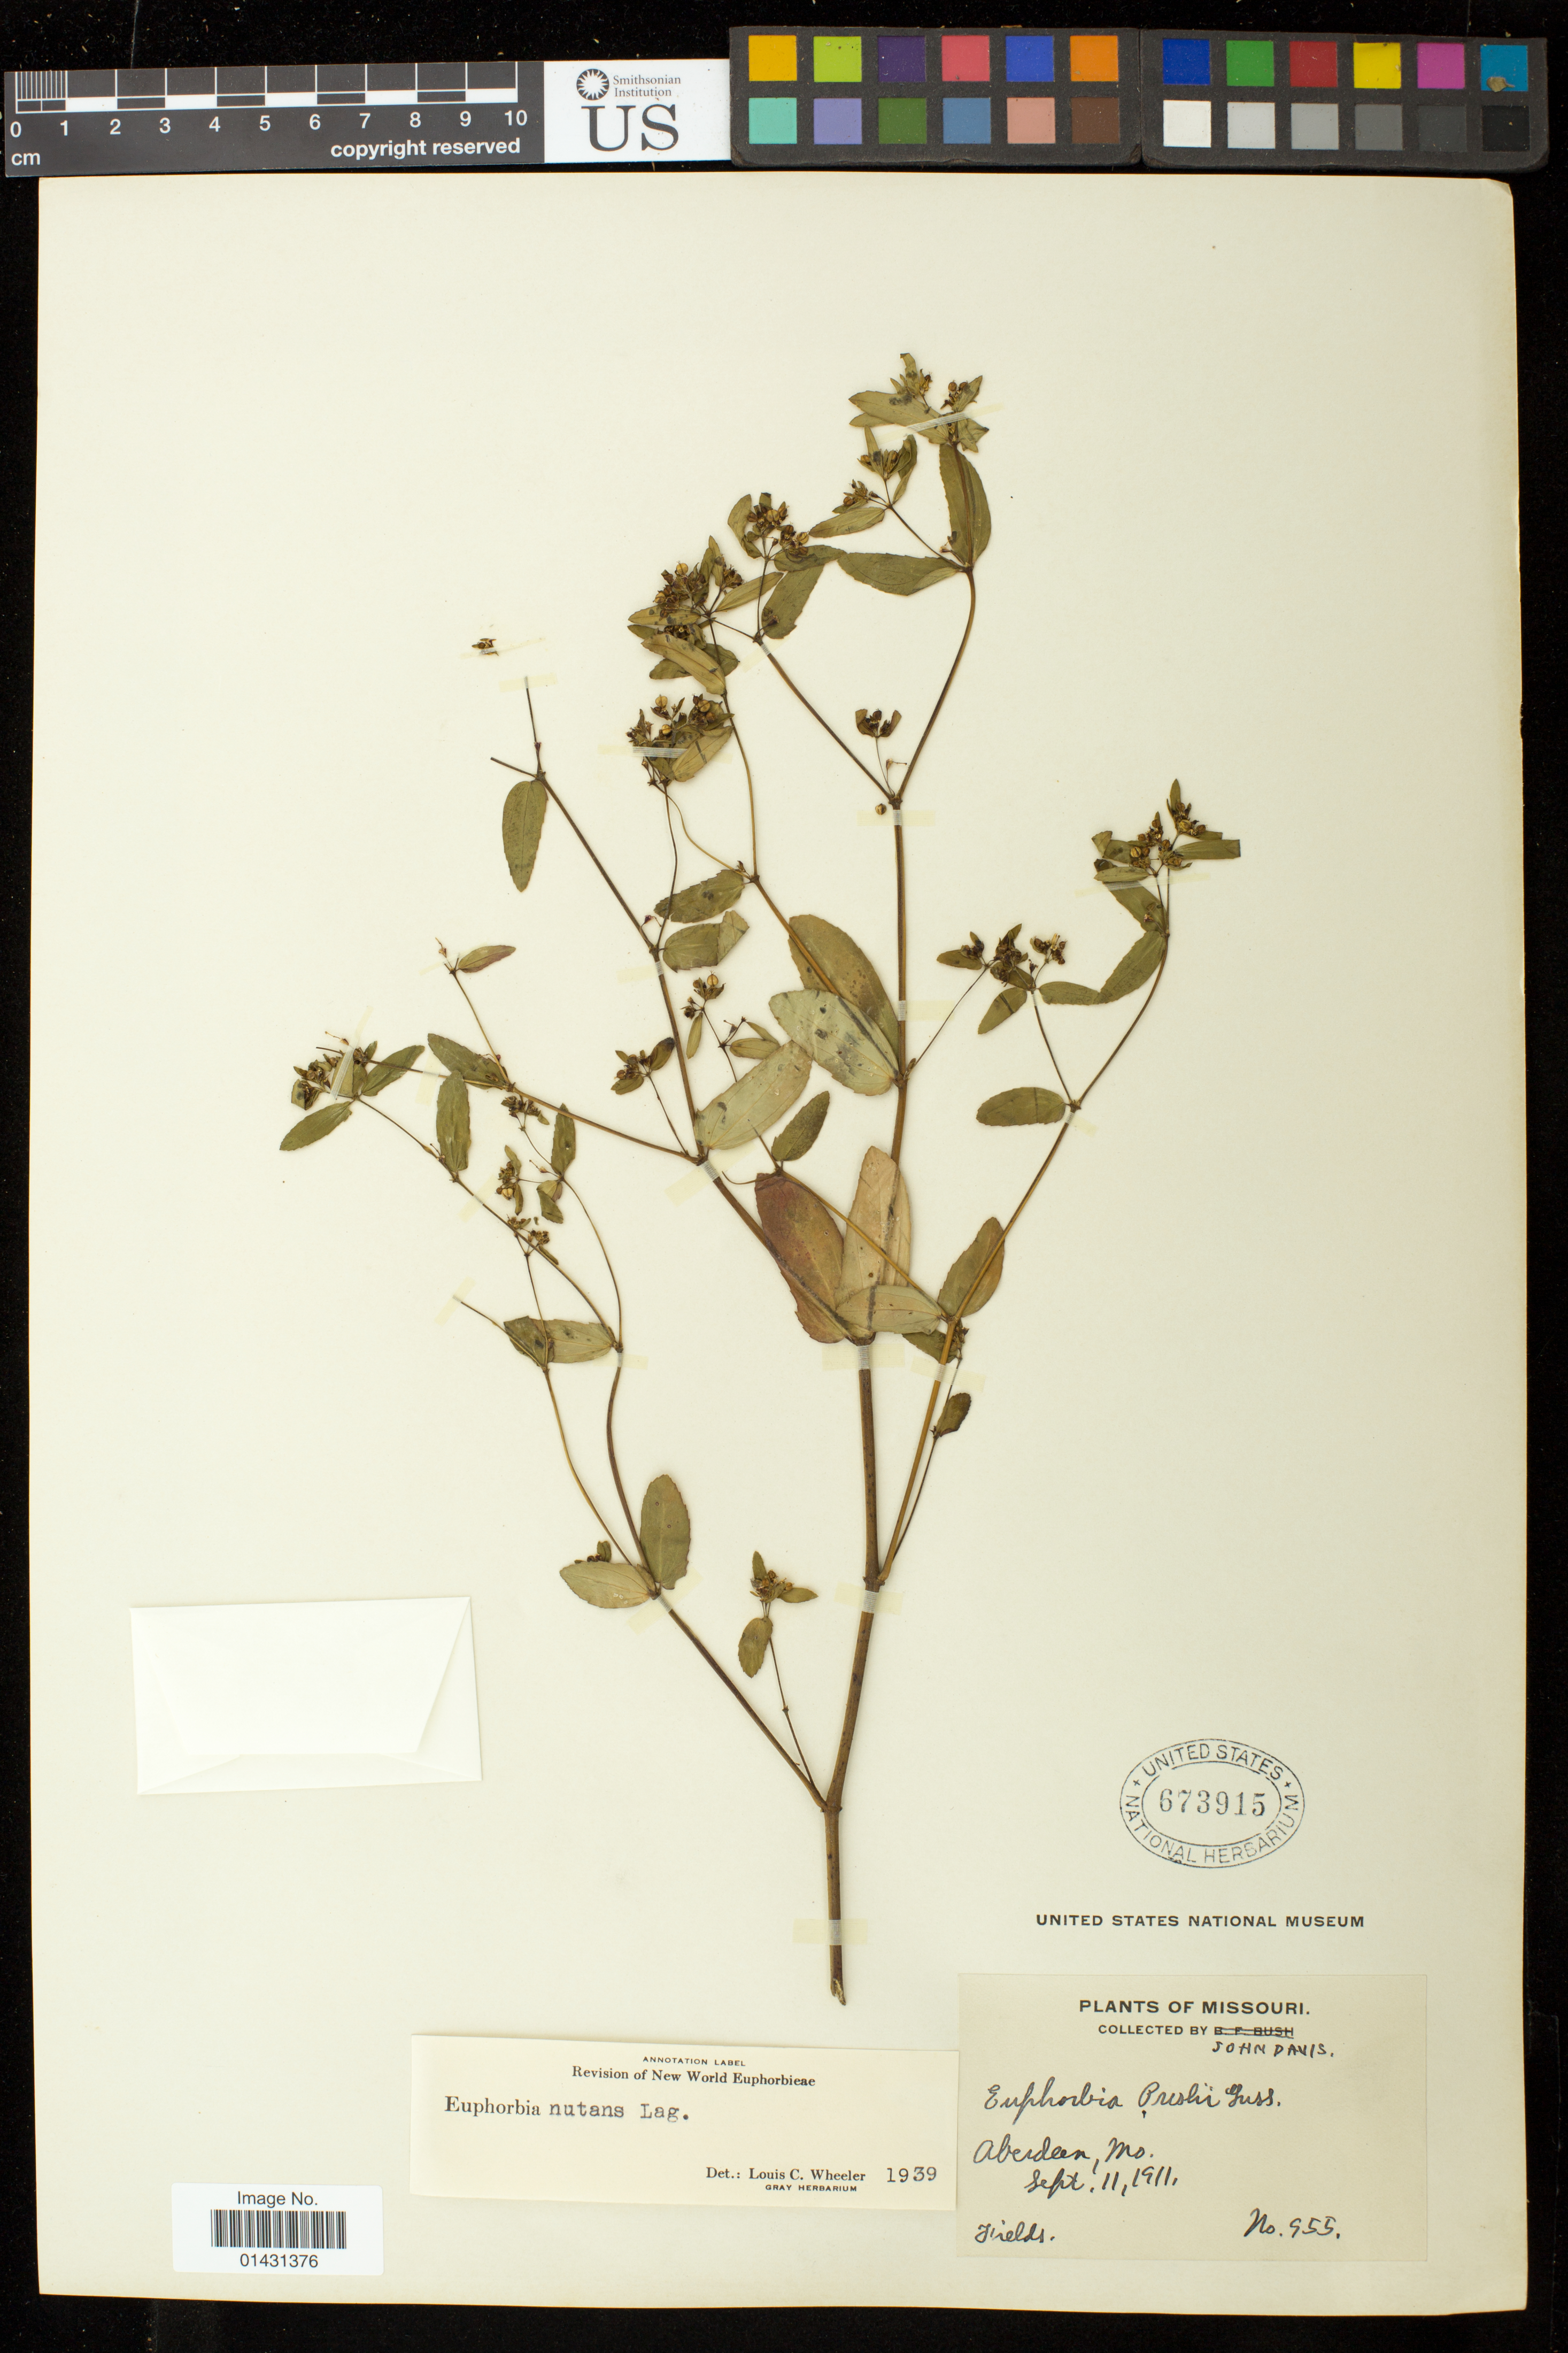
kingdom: Plantae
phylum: Tracheophyta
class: Magnoliopsida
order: Malpighiales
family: Euphorbiaceae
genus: Euphorbia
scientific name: Euphorbia maculata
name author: L.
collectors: J. Davis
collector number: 955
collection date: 1911-09-11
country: United States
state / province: Missouri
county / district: Pike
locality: Aberdeen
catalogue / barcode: US 673915